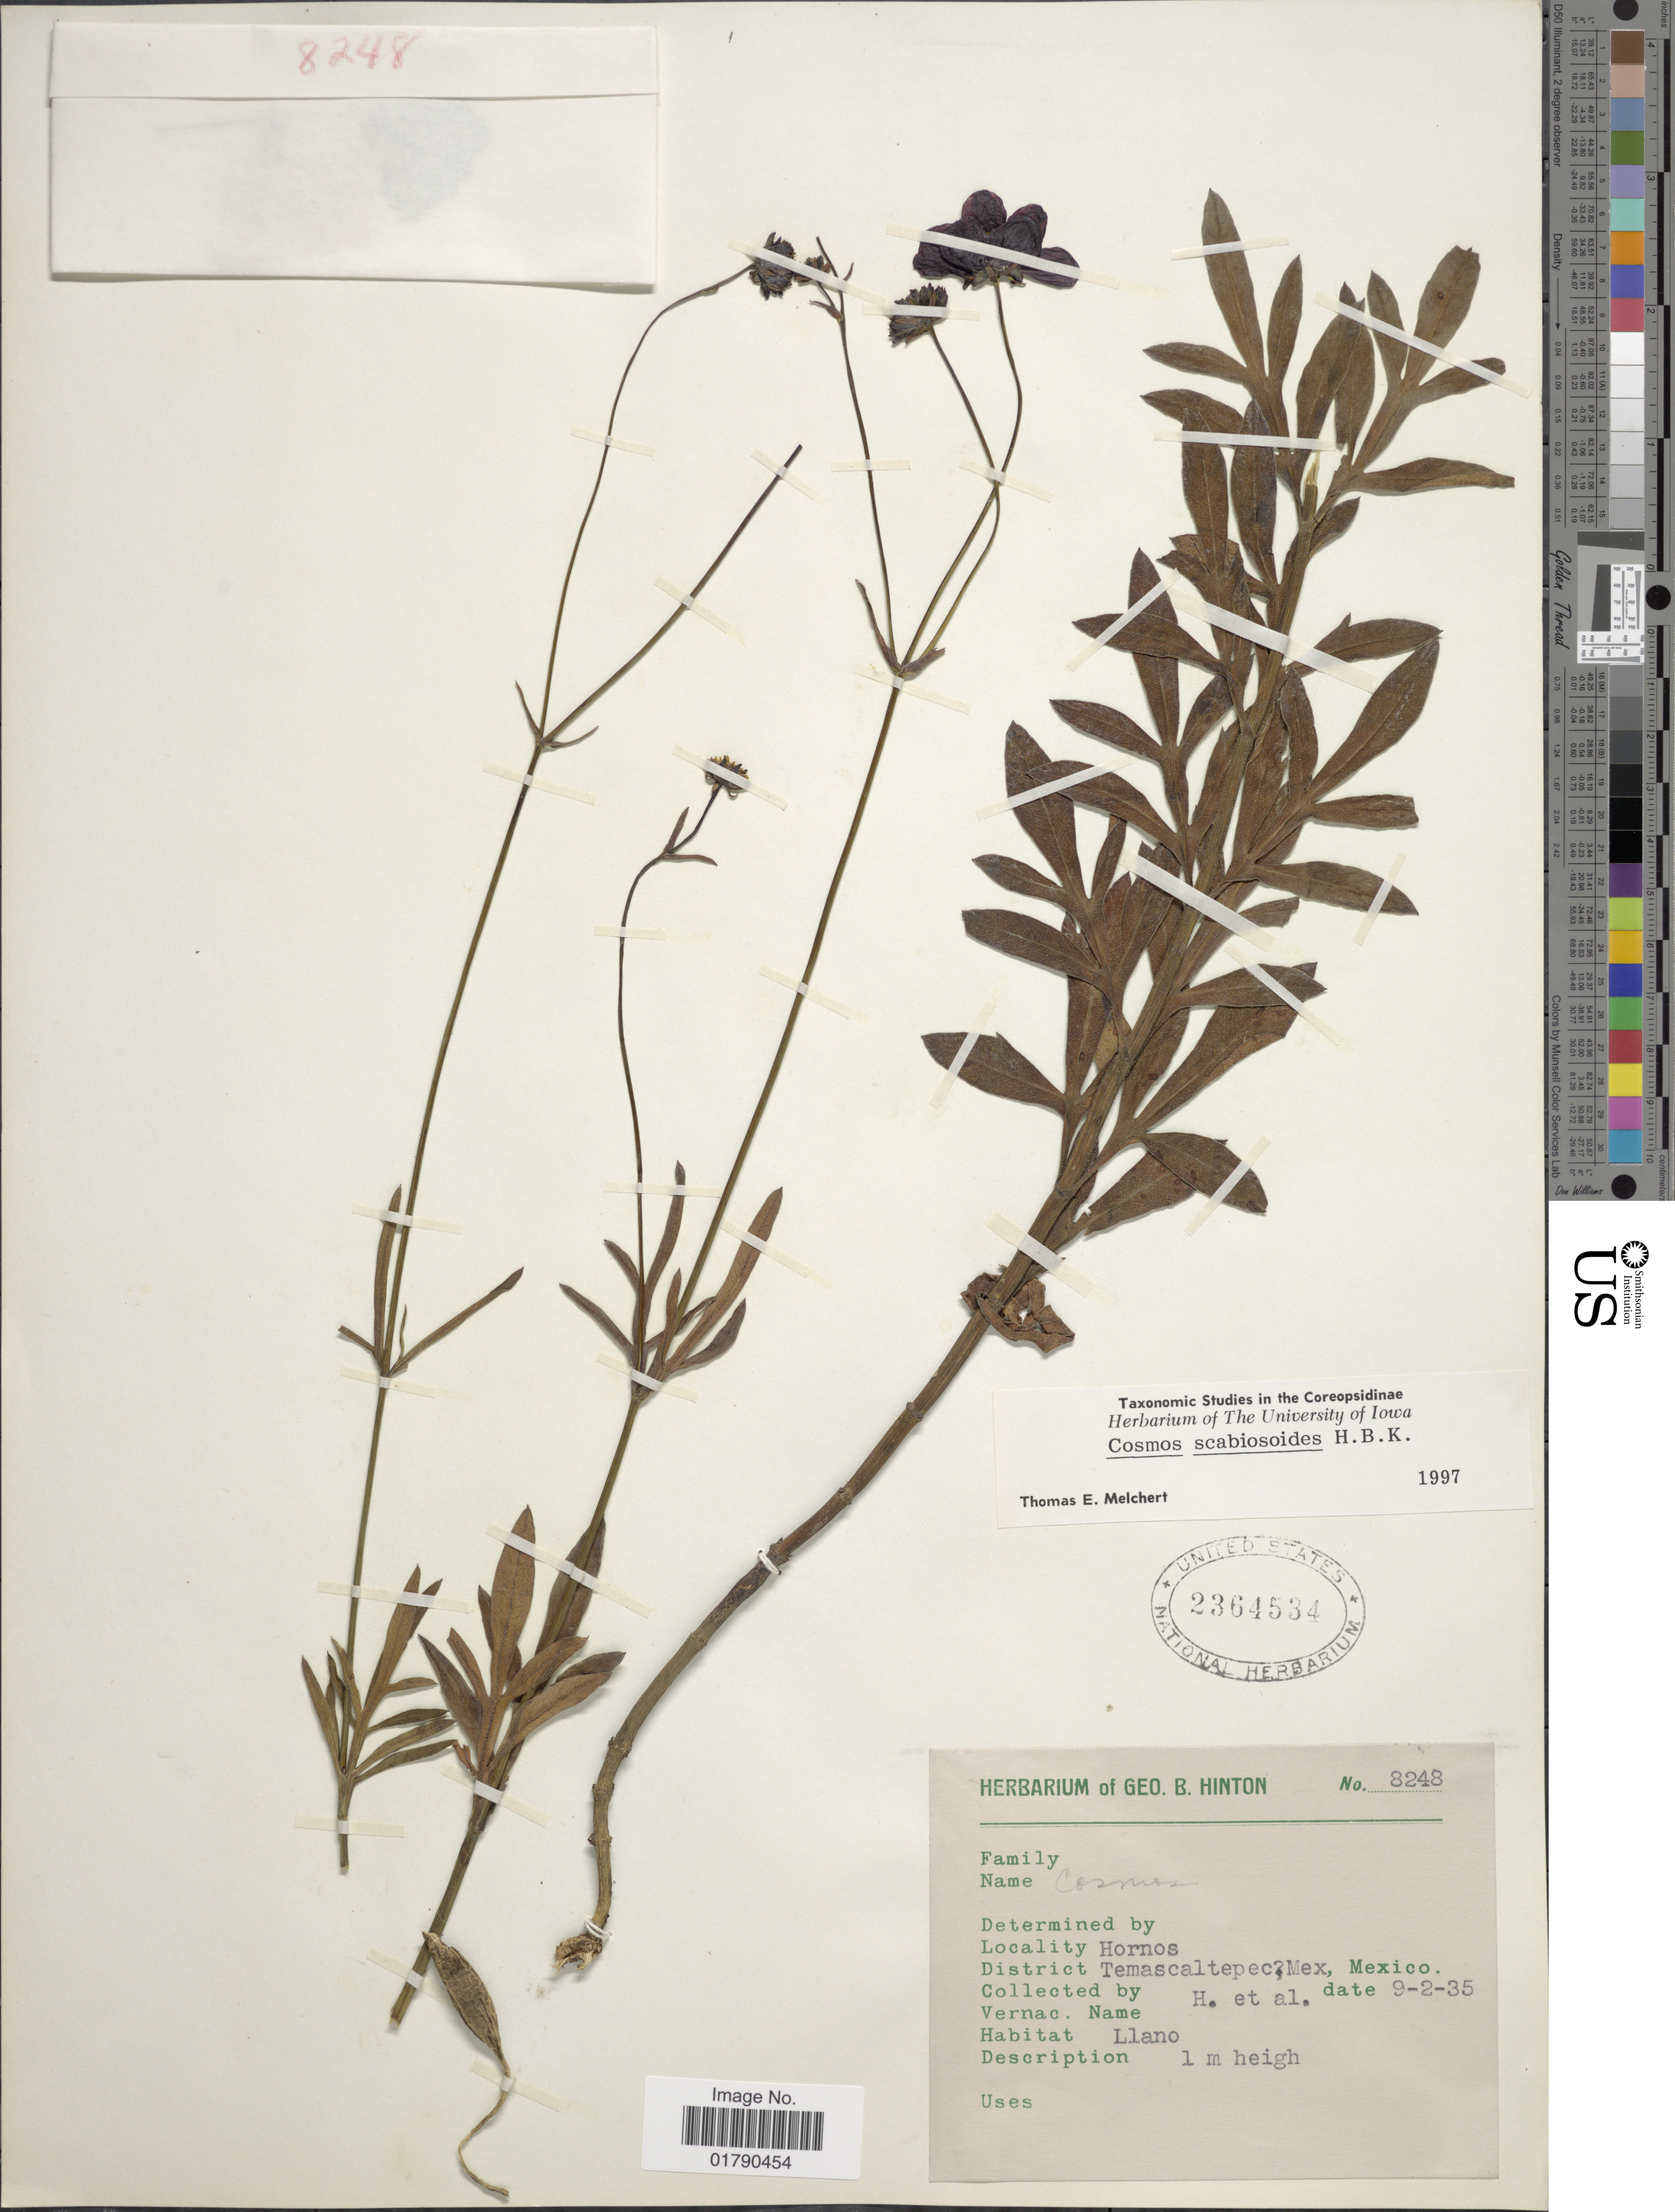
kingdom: Plantae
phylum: Tracheophyta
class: Magnoliopsida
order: Asterales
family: Asteraceae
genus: Cosmos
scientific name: Cosmos scabiosoides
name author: Kunth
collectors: G. B. Hinton & et al.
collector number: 8248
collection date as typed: Transcribed d/m/y: 9/2/35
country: Mexico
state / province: México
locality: Hornoes, District Temascaltepec, Mex.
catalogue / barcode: US 2364534